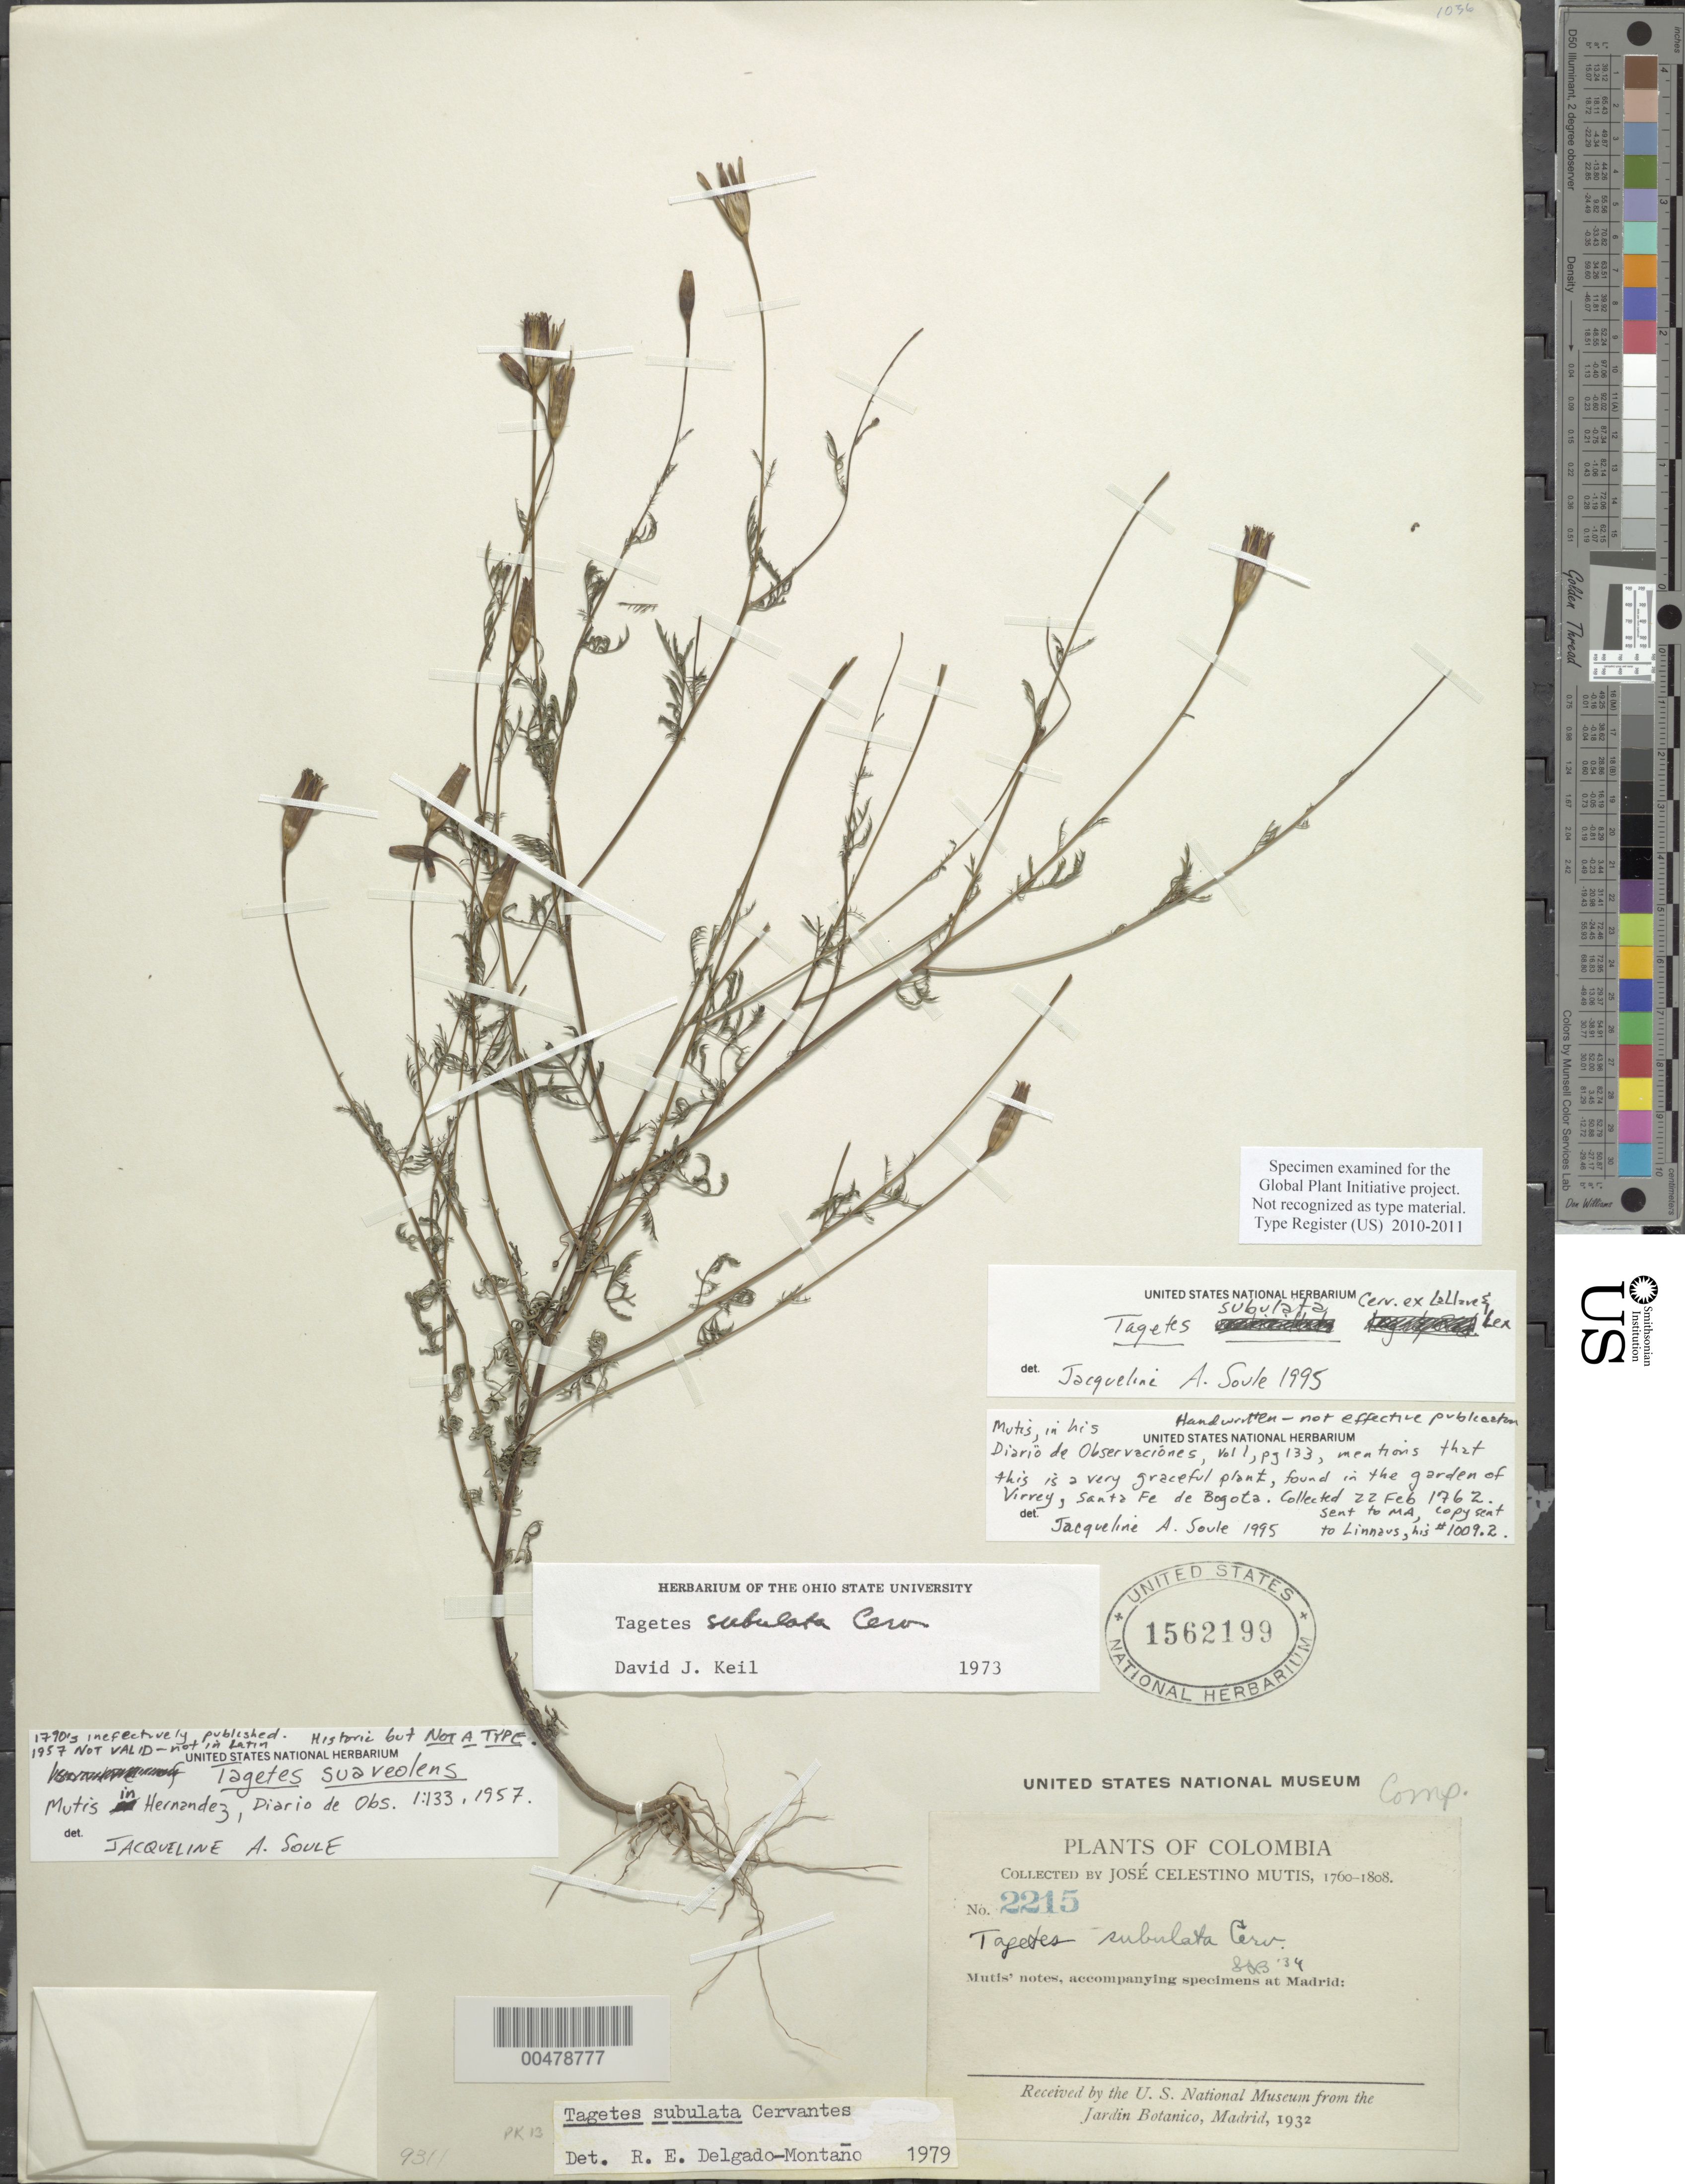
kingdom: Plantae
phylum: Tracheophyta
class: Magnoliopsida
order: Asterales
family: Asteraceae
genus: Tagetes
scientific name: Tagetes subulata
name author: Cerv.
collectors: J. C. B. Mutis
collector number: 2215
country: Colombia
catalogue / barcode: US 1562199